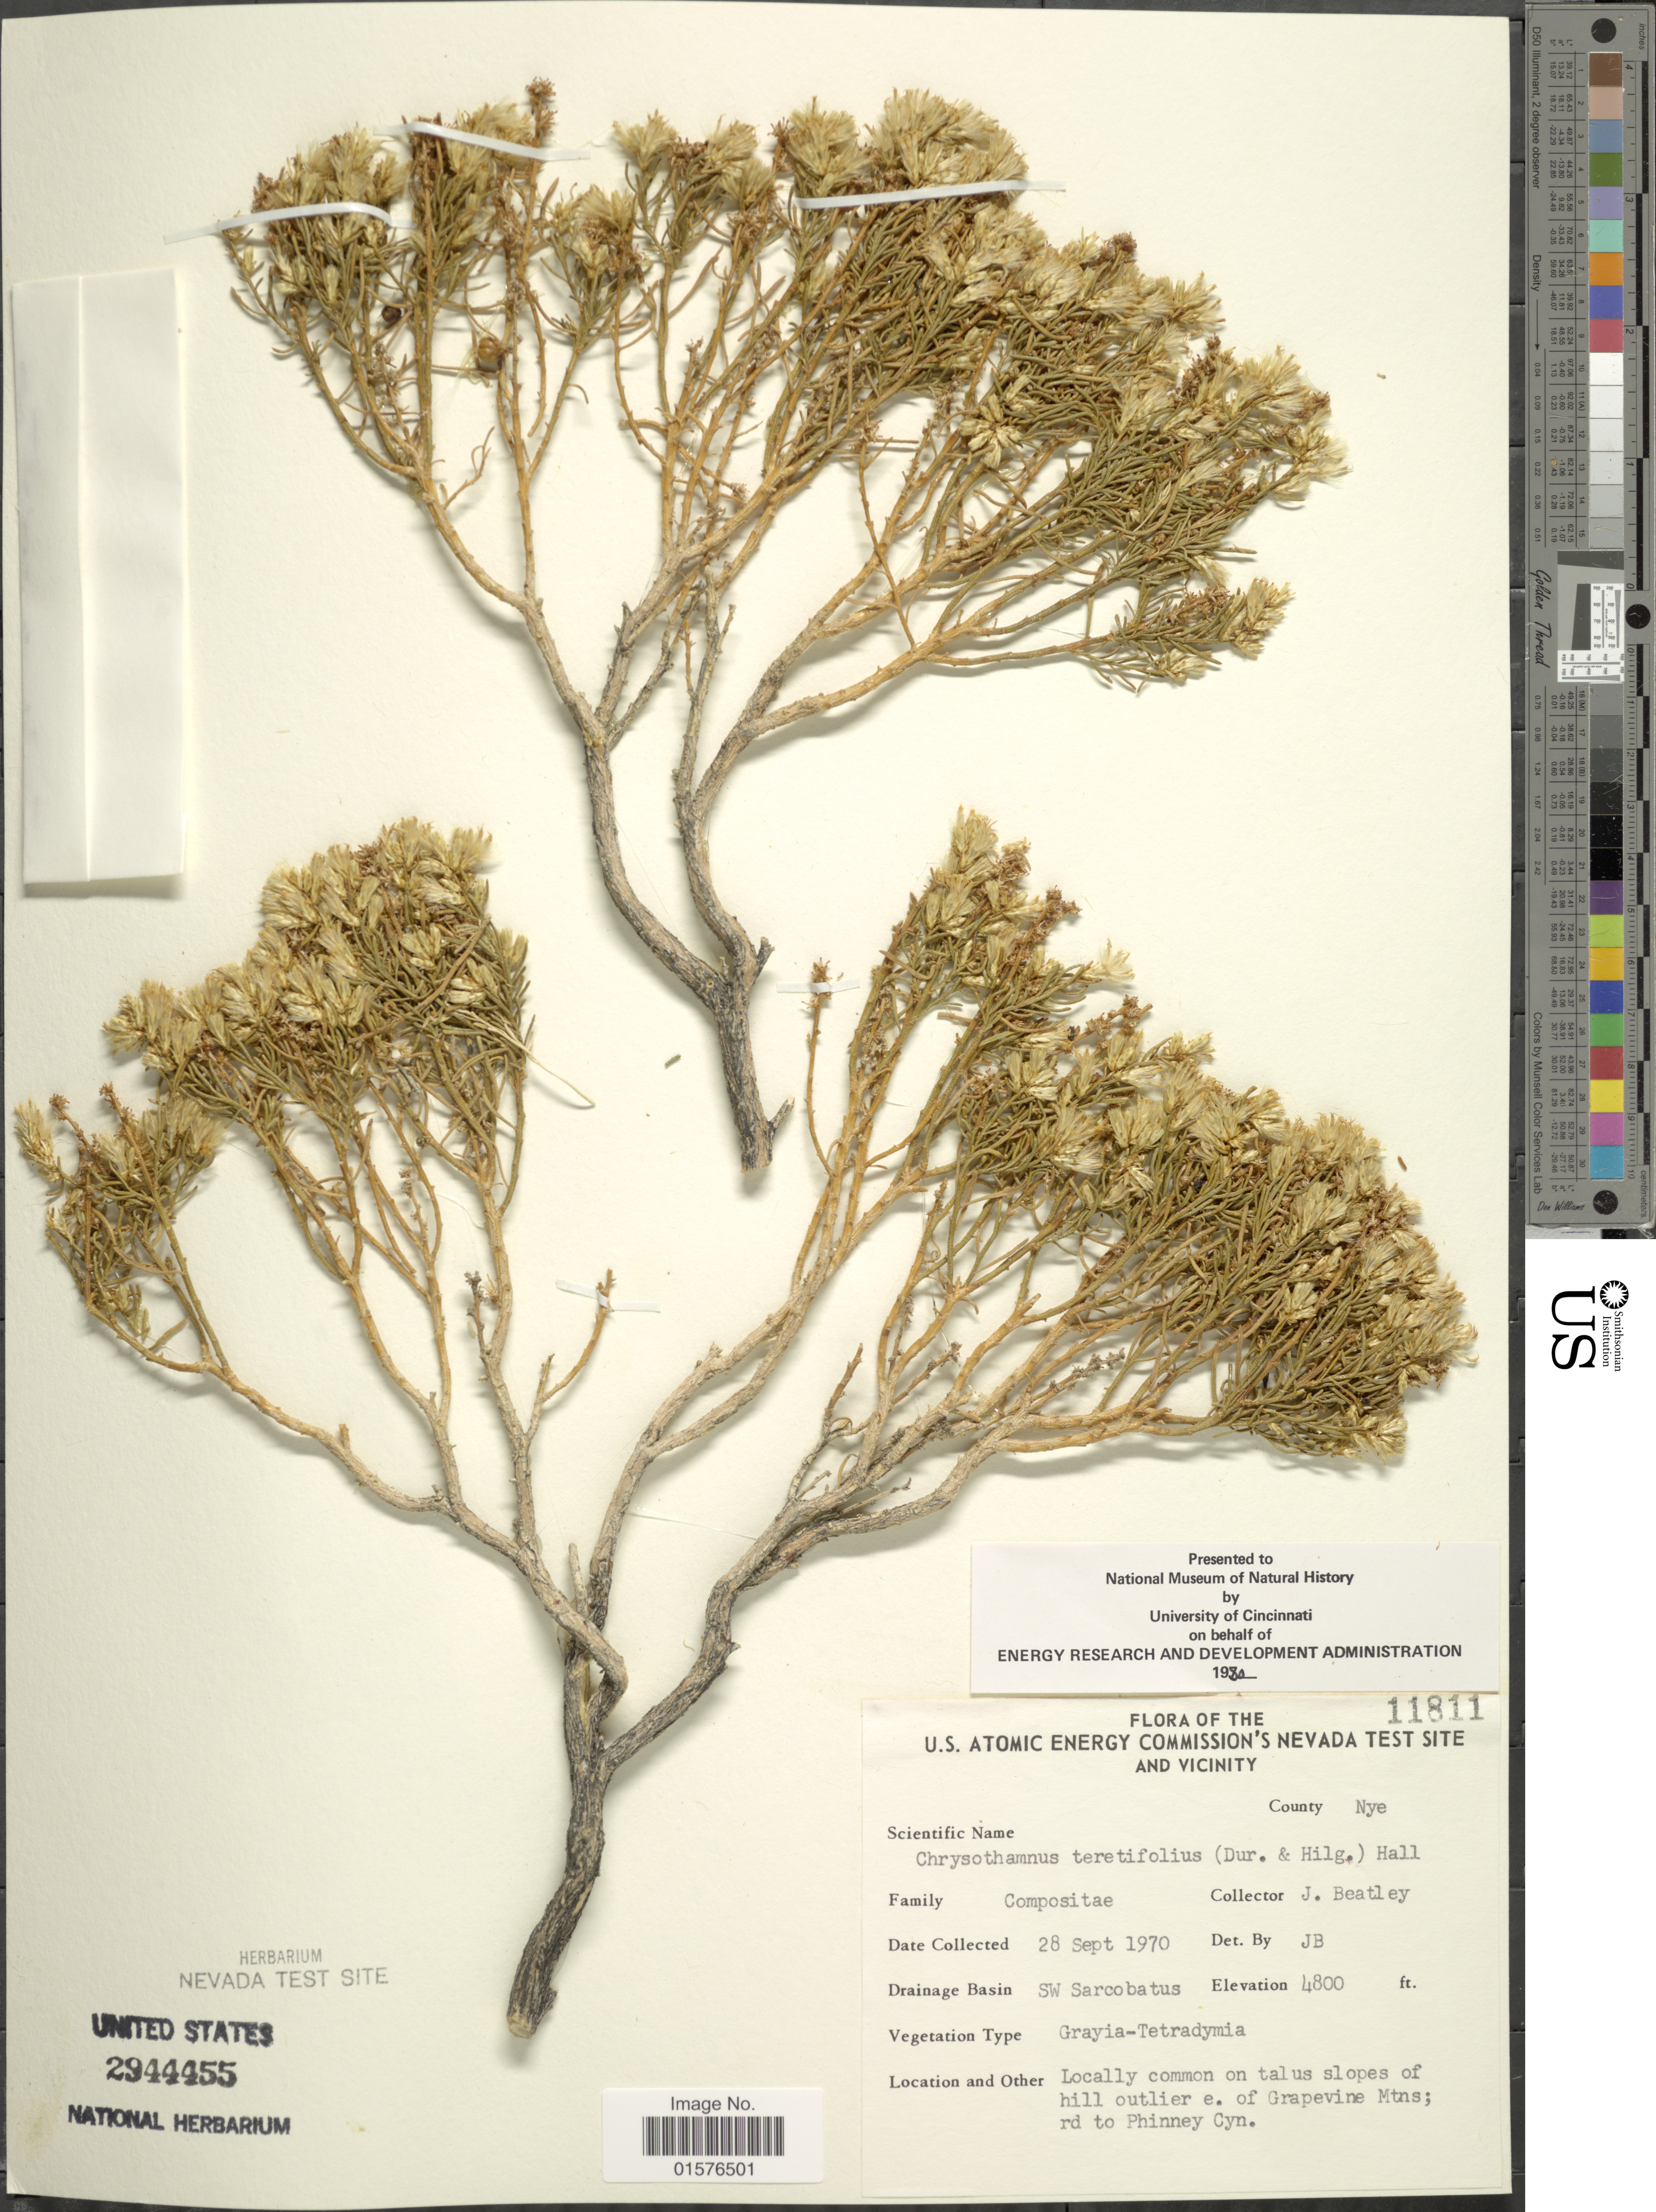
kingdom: Plantae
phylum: Tracheophyta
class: Magnoliopsida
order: Asterales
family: Asteraceae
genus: Ericameria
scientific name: Ericameria teretifolia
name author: (Durand & Hilg.) Jeps.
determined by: Urbatsch, Lowell E., Curator (LSU), Louisiana State University (UNITED STATES)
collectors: J. C. Beatley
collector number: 11811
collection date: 1970-09-28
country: United States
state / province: Nevada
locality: The U.S. Atomic Energy Commission's Nevada test Site and Vicinity, County: Nye, Drainage Basin: SW Sarcobatus, on talus slopes of hill outlier e. of Grapevine Mtns; rd to Phinney Cyn.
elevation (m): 1463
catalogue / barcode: US 2944455